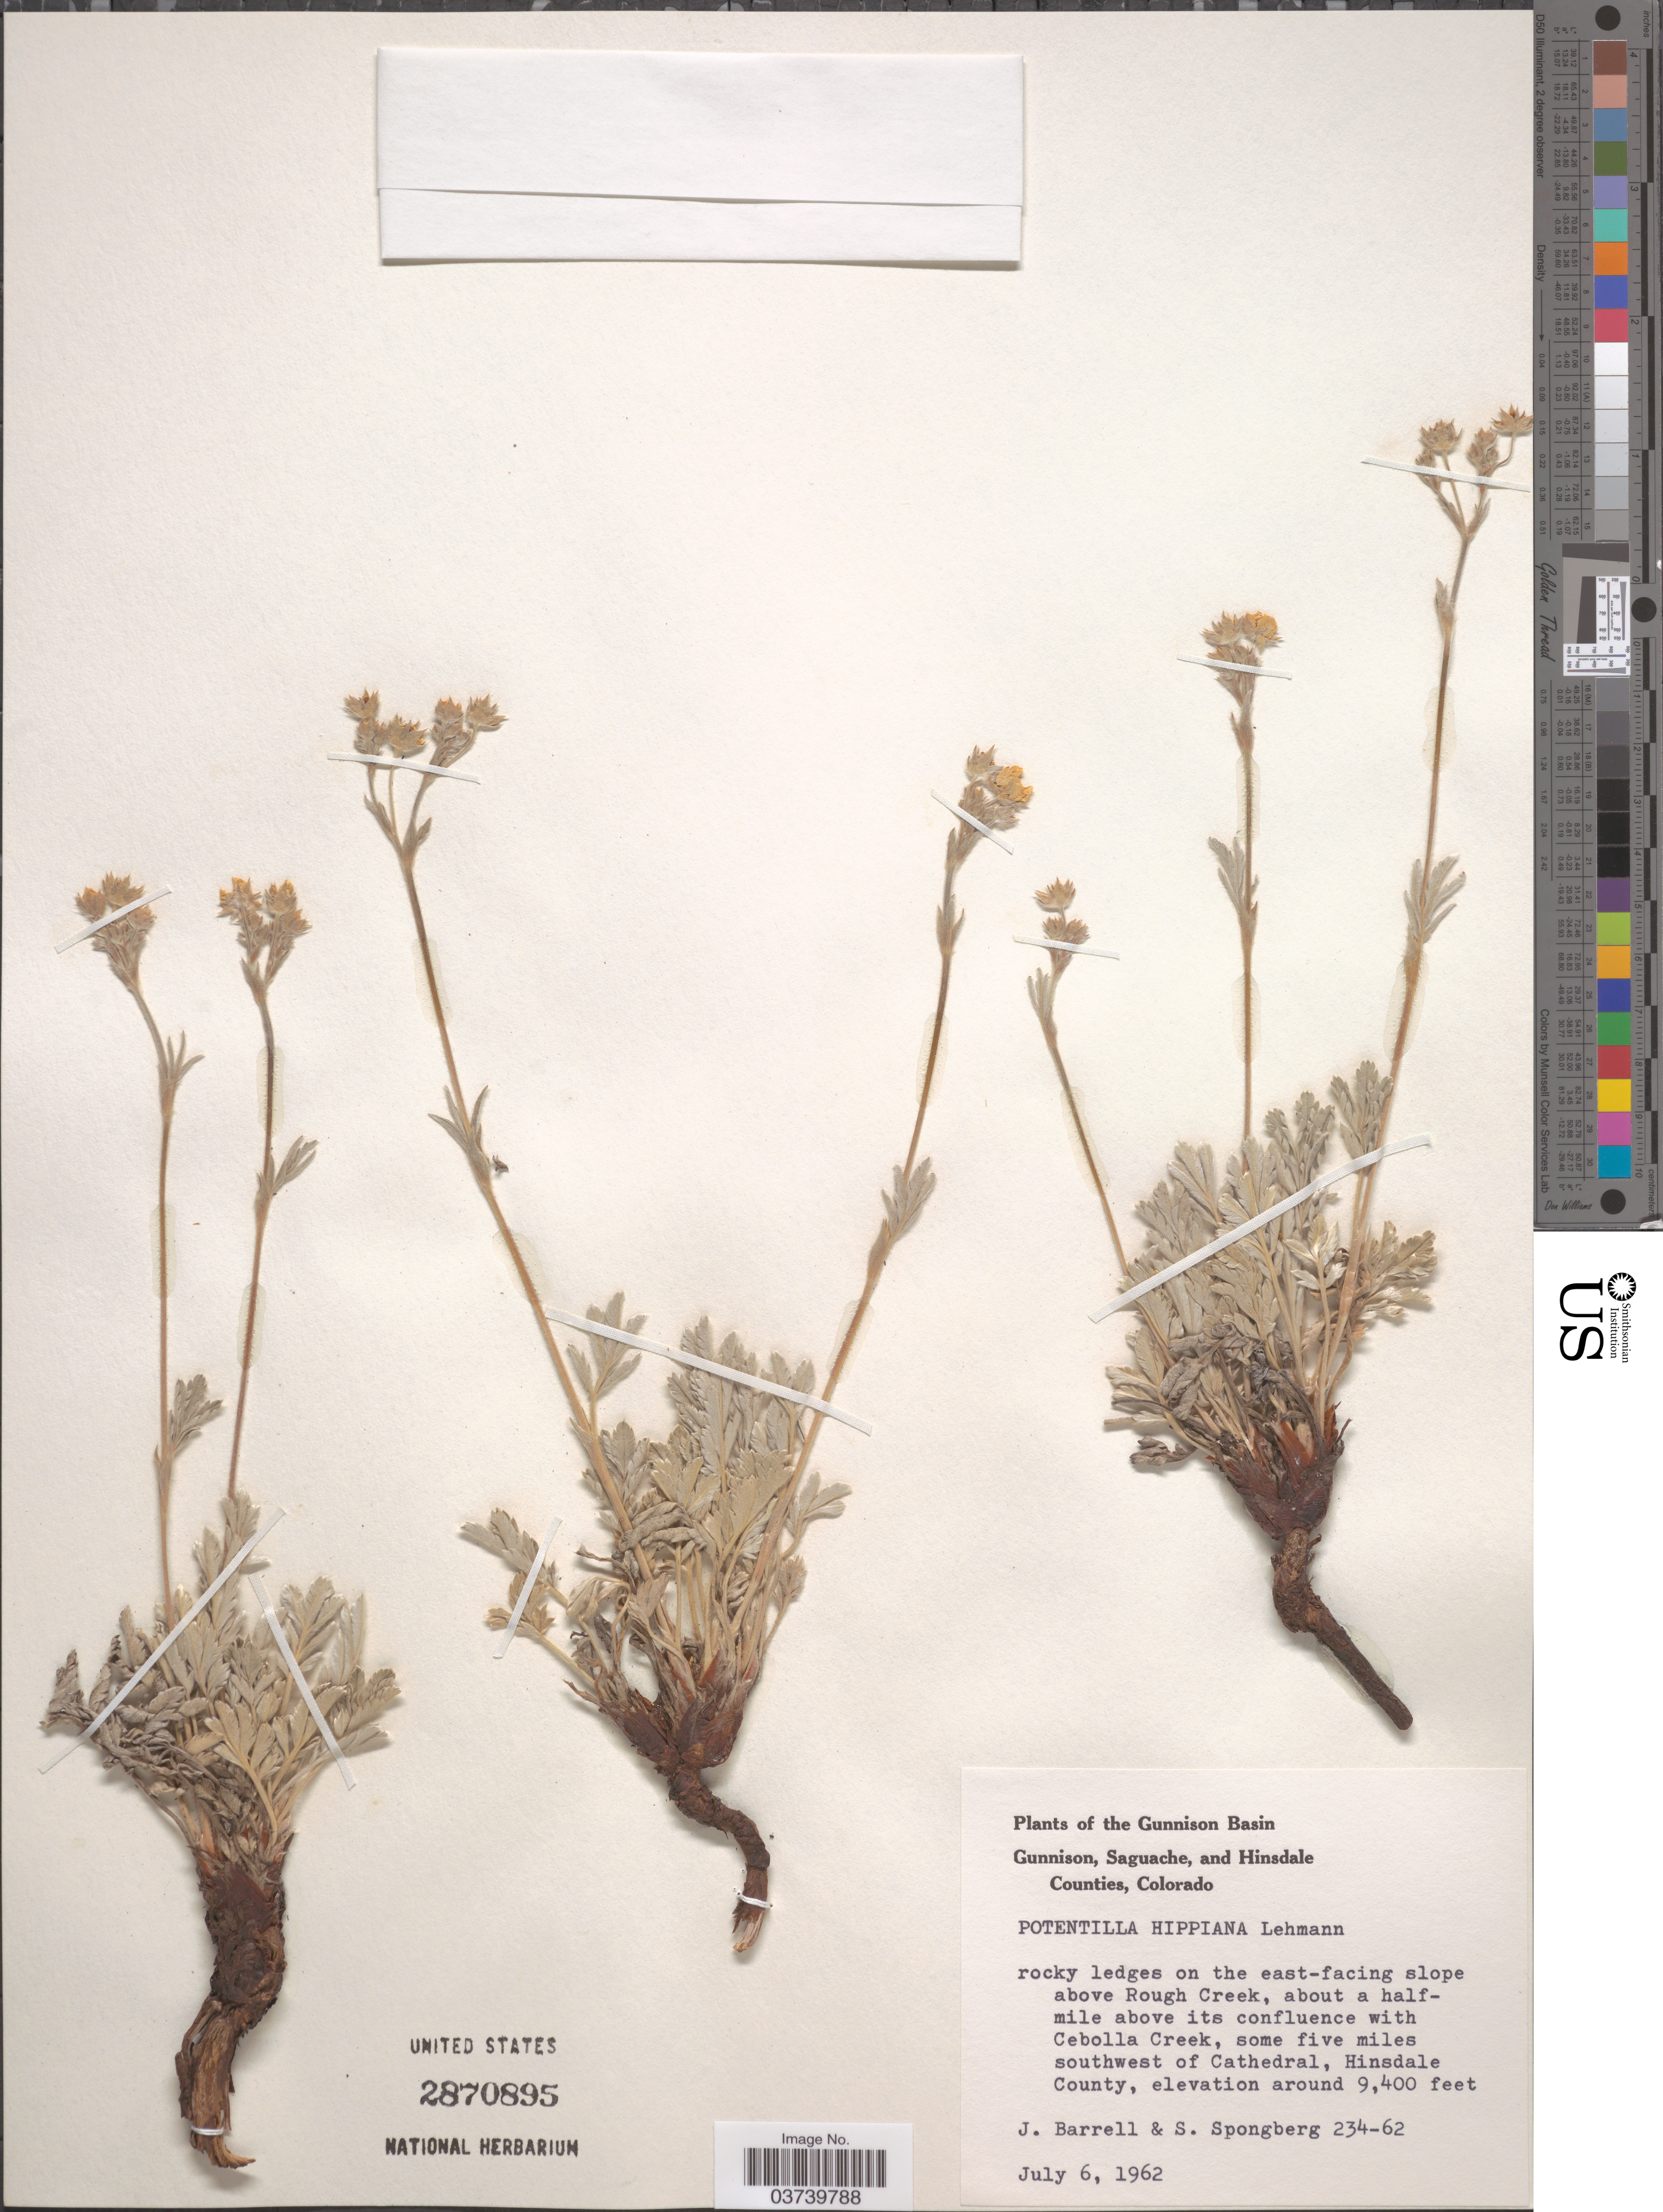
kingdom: Plantae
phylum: Tracheophyta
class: Magnoliopsida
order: Rosales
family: Rosaceae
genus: Potentilla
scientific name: Potentilla hippiana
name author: Lehm.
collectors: J. Barrell & S. A.Spongberg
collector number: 234-62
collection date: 1962-07-06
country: United States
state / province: Colorado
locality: The Gunnison Basin. Rocky ledges on the east-facing slope above Rough Creek, about a halfmile above its confluence with Cebolla Creek, some five miles southwest of Cathedral, Hinsdale County.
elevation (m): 2865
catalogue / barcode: US 2870895